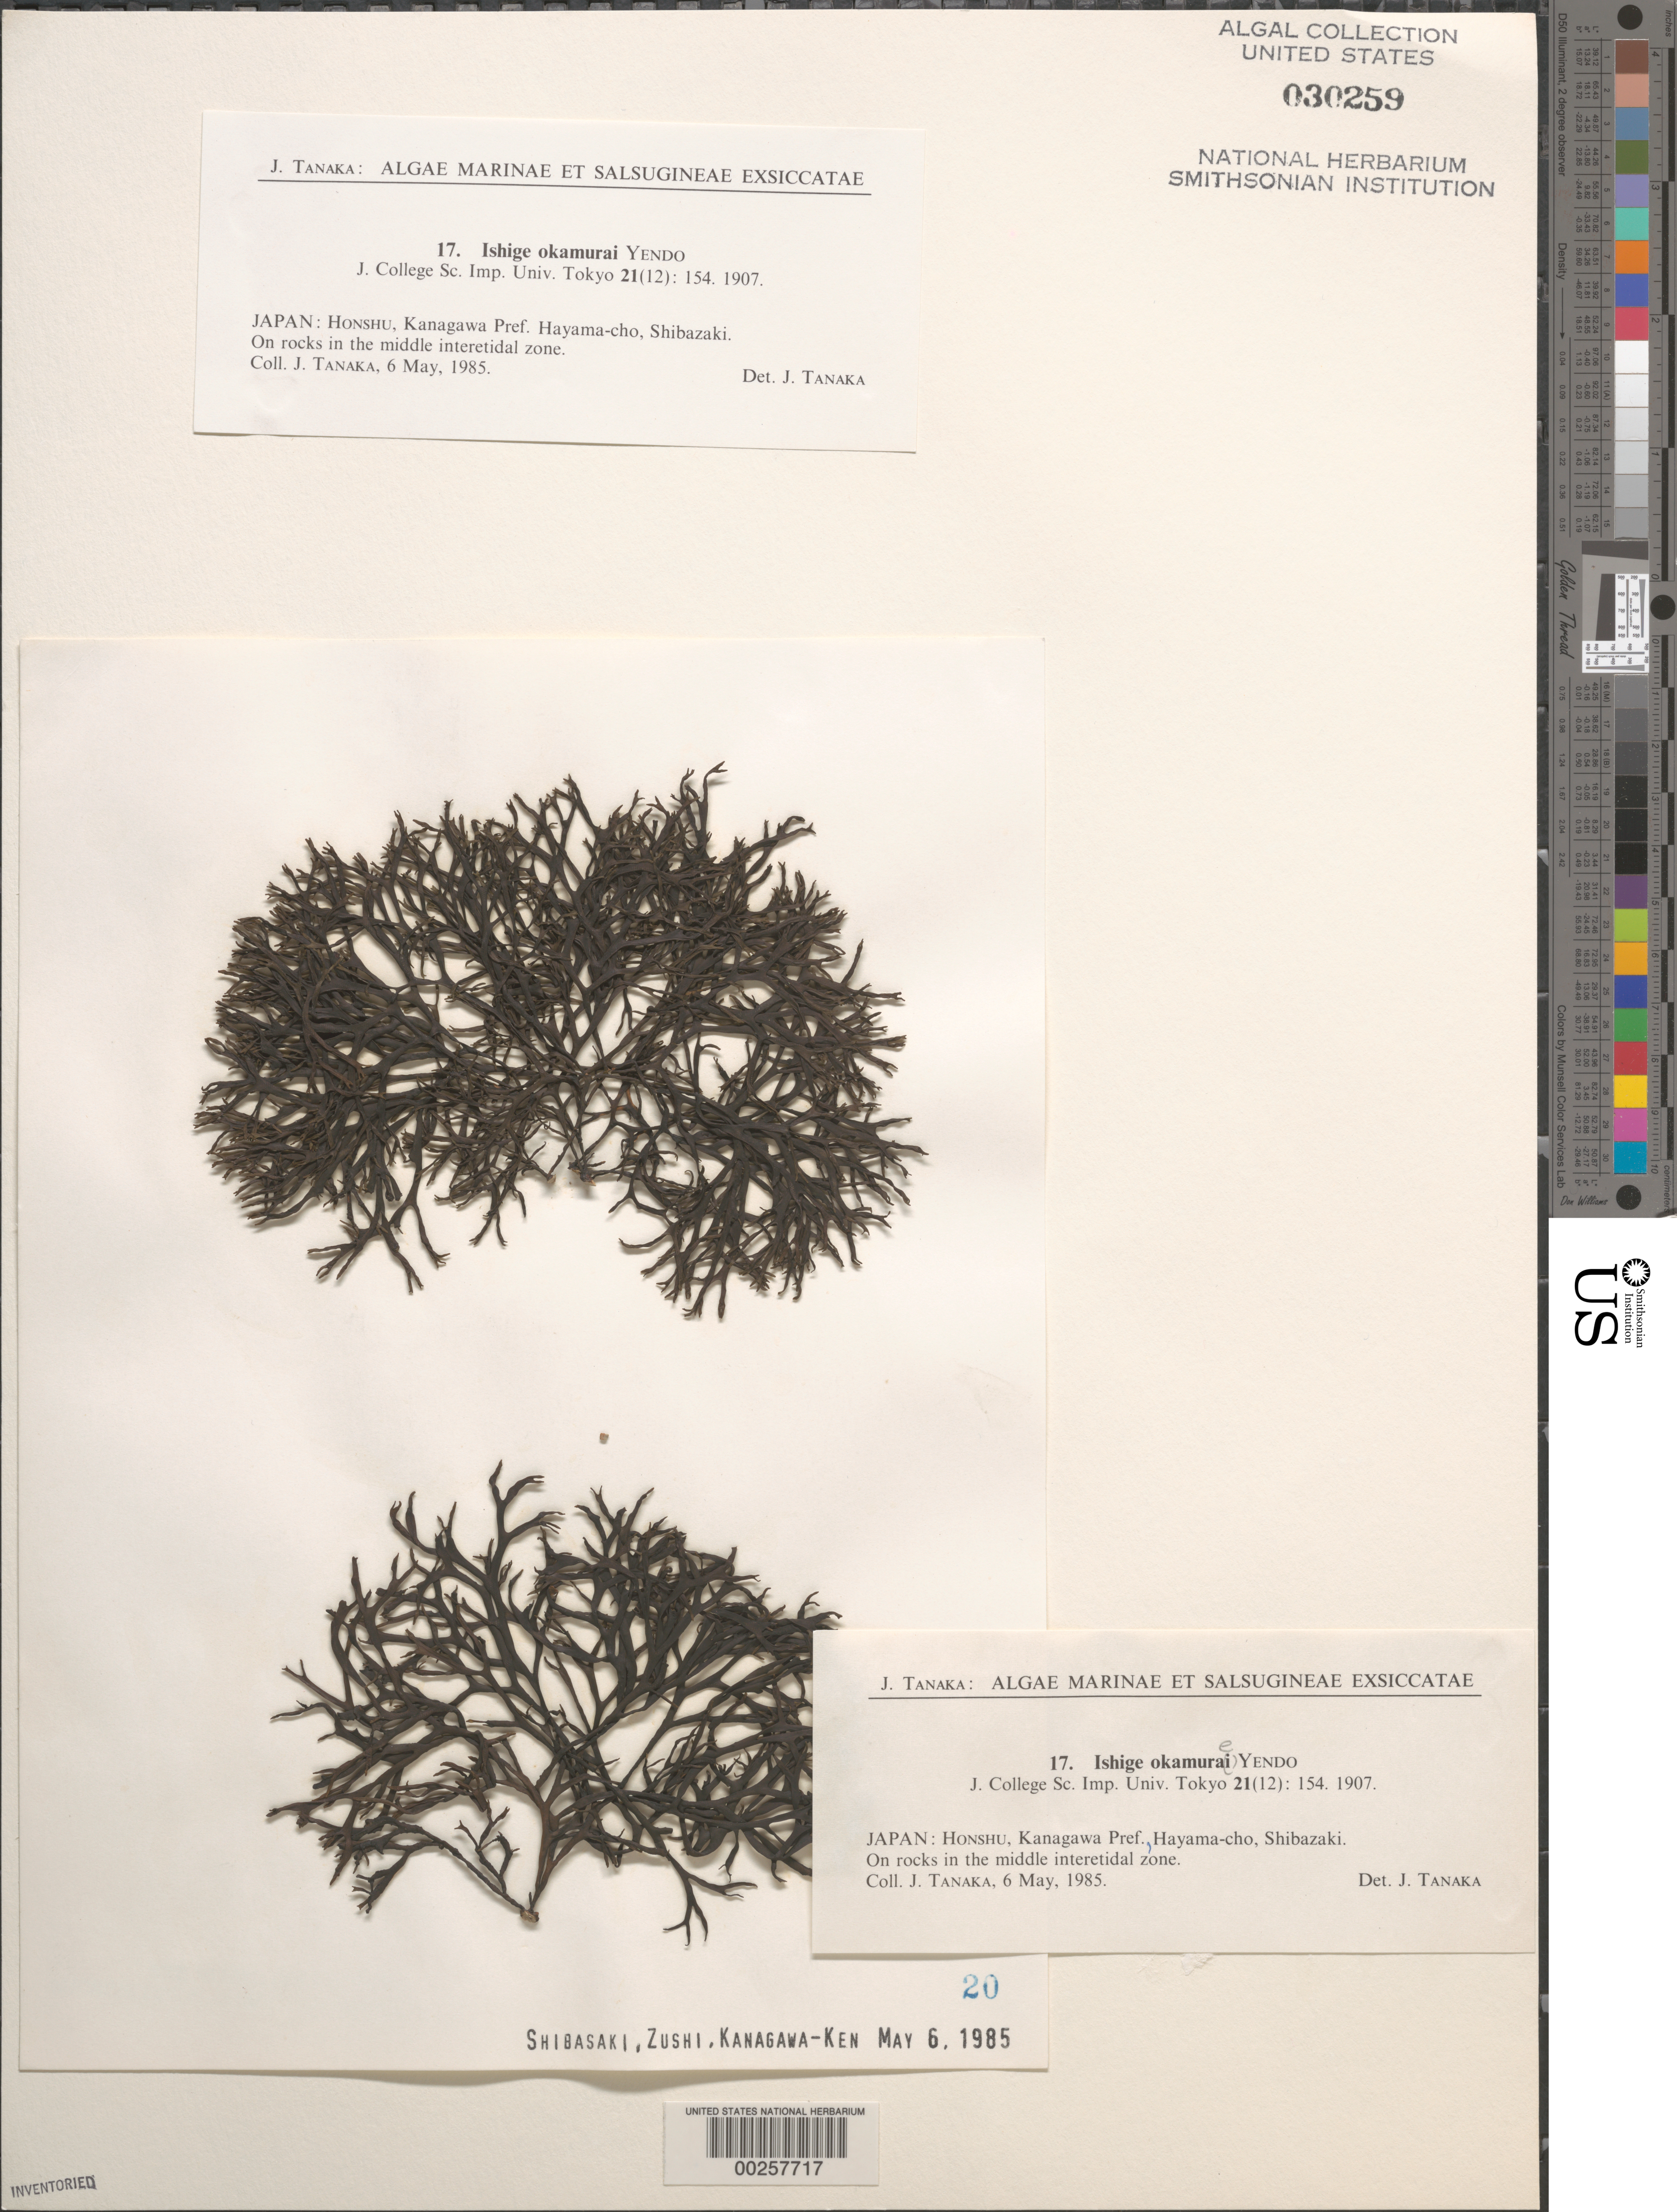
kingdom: Chromista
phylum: Ochrophyta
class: Phaeophyceae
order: Ishigeales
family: Ishigeaceae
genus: Ishige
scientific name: Ishige okamurae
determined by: Tanaka, J.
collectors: J. Tanaka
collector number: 17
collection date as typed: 06 May 1985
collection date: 1985-05-06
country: Japan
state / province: Kanagawa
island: Honshu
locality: Shibazaki, Hayama-cho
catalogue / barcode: US 30259